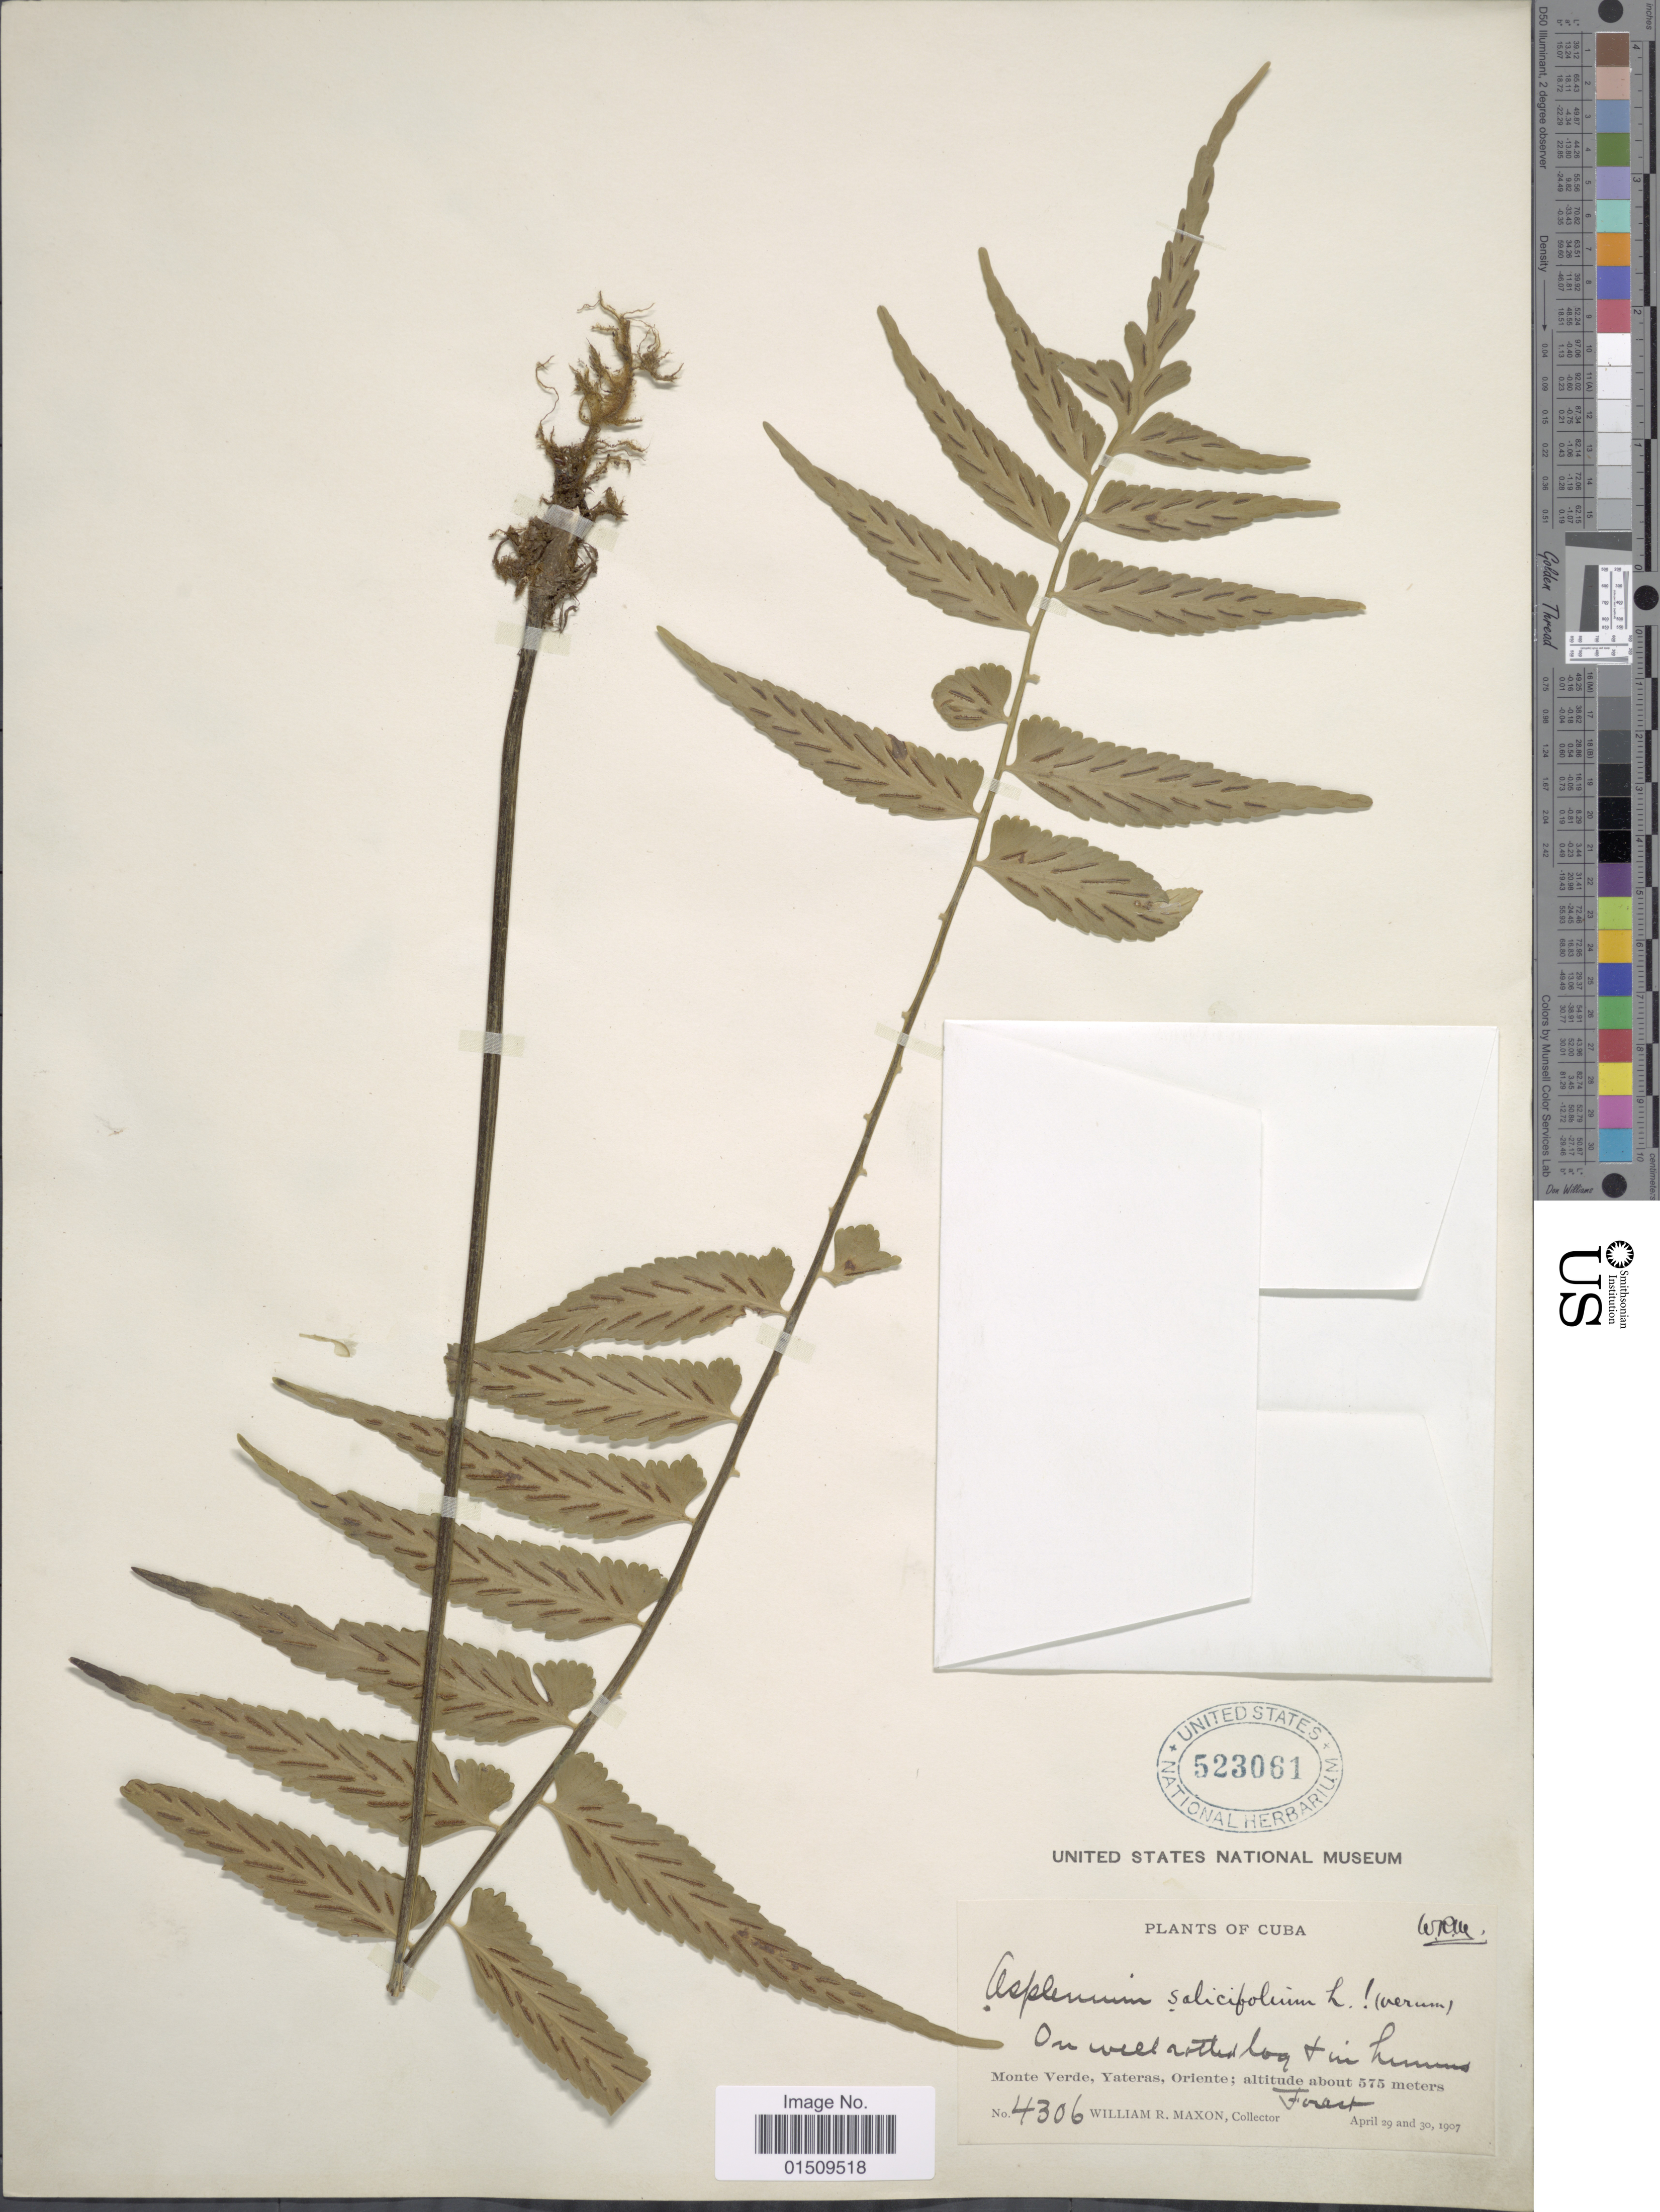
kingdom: Plantae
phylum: Tracheophyta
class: Polypodiopsida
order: Polypodiales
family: Aspleniaceae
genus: Asplenium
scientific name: Asplenium salicifolium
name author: L.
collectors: W. R. Maxon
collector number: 4306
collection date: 1907-04-29/1907-04-30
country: Cuba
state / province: Oriente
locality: Cuba, Monte Verde, Yateras.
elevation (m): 575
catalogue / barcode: US 523061